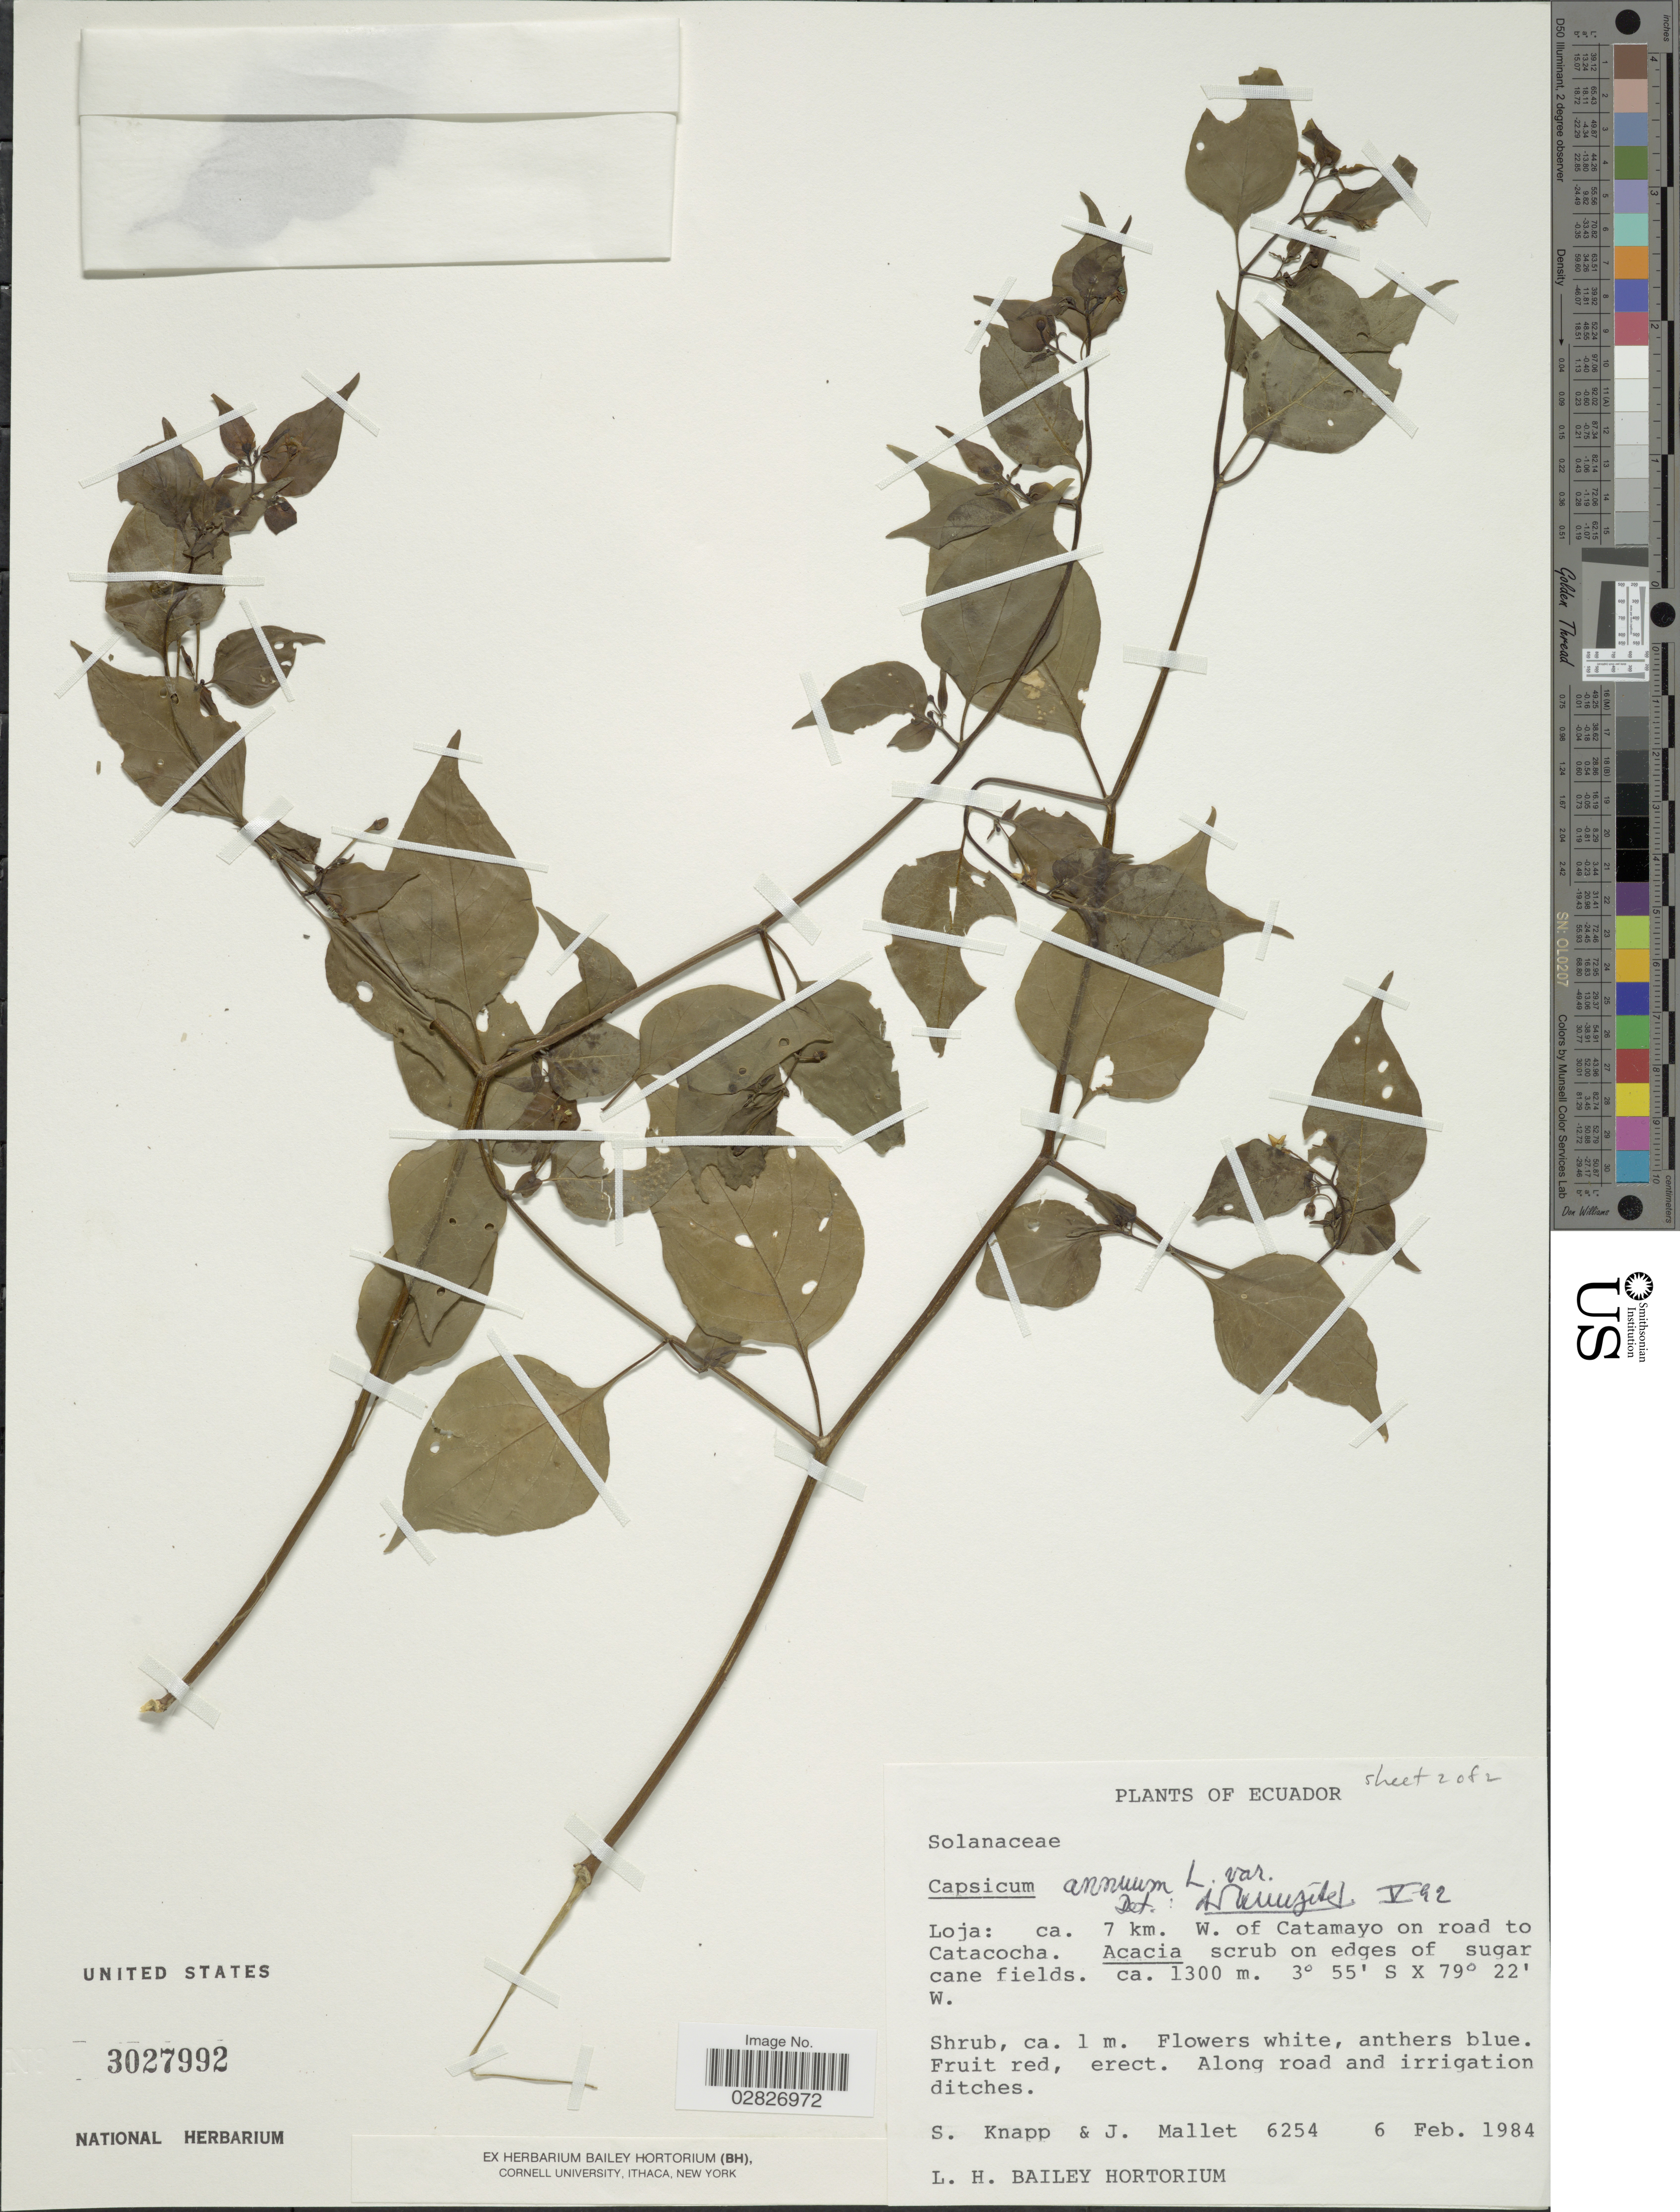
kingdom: Plantae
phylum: Tracheophyta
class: Magnoliopsida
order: Solanales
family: Solanaceae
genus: Capsicum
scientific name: Capsicum annuum 'Habanero'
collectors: S. Knapp & J. Mallet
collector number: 6254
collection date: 1984-02-06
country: Ecuador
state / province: Loja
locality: Ca. 7 km. W. of Catamayo on road to Catacocha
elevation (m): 1300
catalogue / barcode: US 3027992